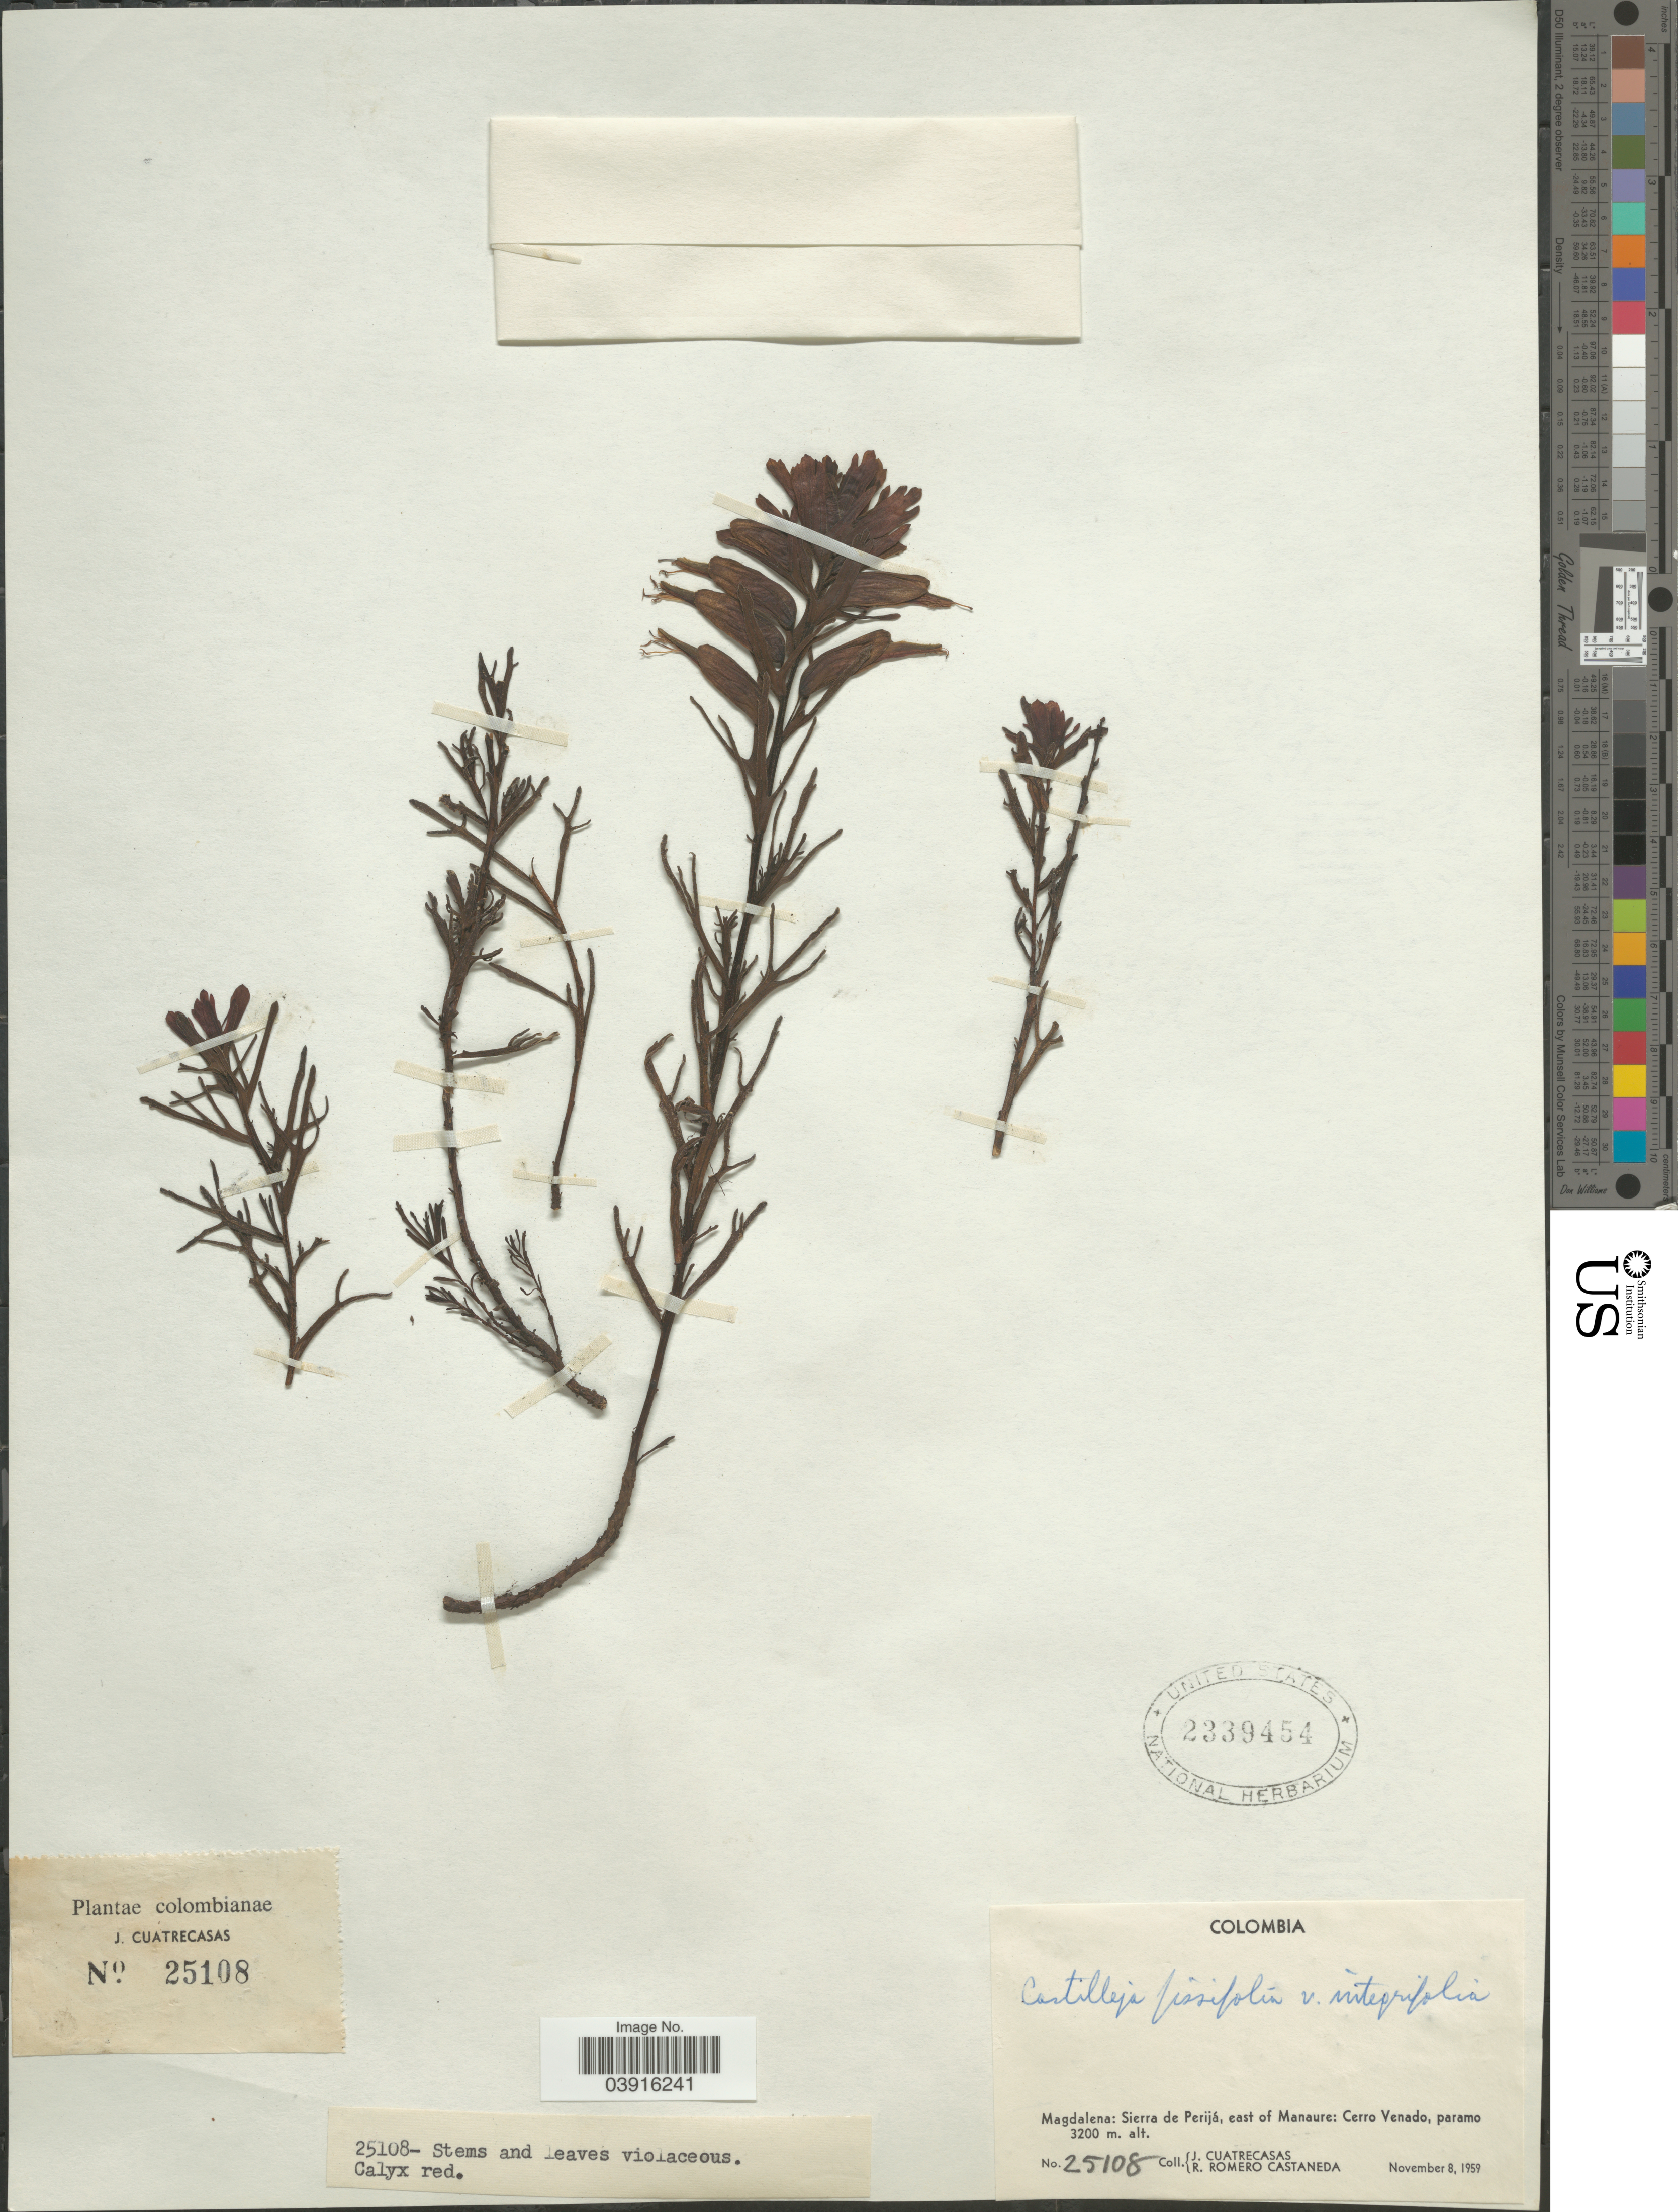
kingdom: Plantae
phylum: Tracheophyta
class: Magnoliopsida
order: Lamiales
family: Orobanchaceae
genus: Castilleja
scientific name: Castilleja fissifolia var. integrifolia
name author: (L. f.) Wedd.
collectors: J. Cuatrecasas & R. Romero Castañeda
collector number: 25108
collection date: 1959-11-08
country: Colombia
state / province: Magdalena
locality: Sierra de Perijá, east of Manaure: Cerro Venado, paramo.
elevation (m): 3200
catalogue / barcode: US 2339454